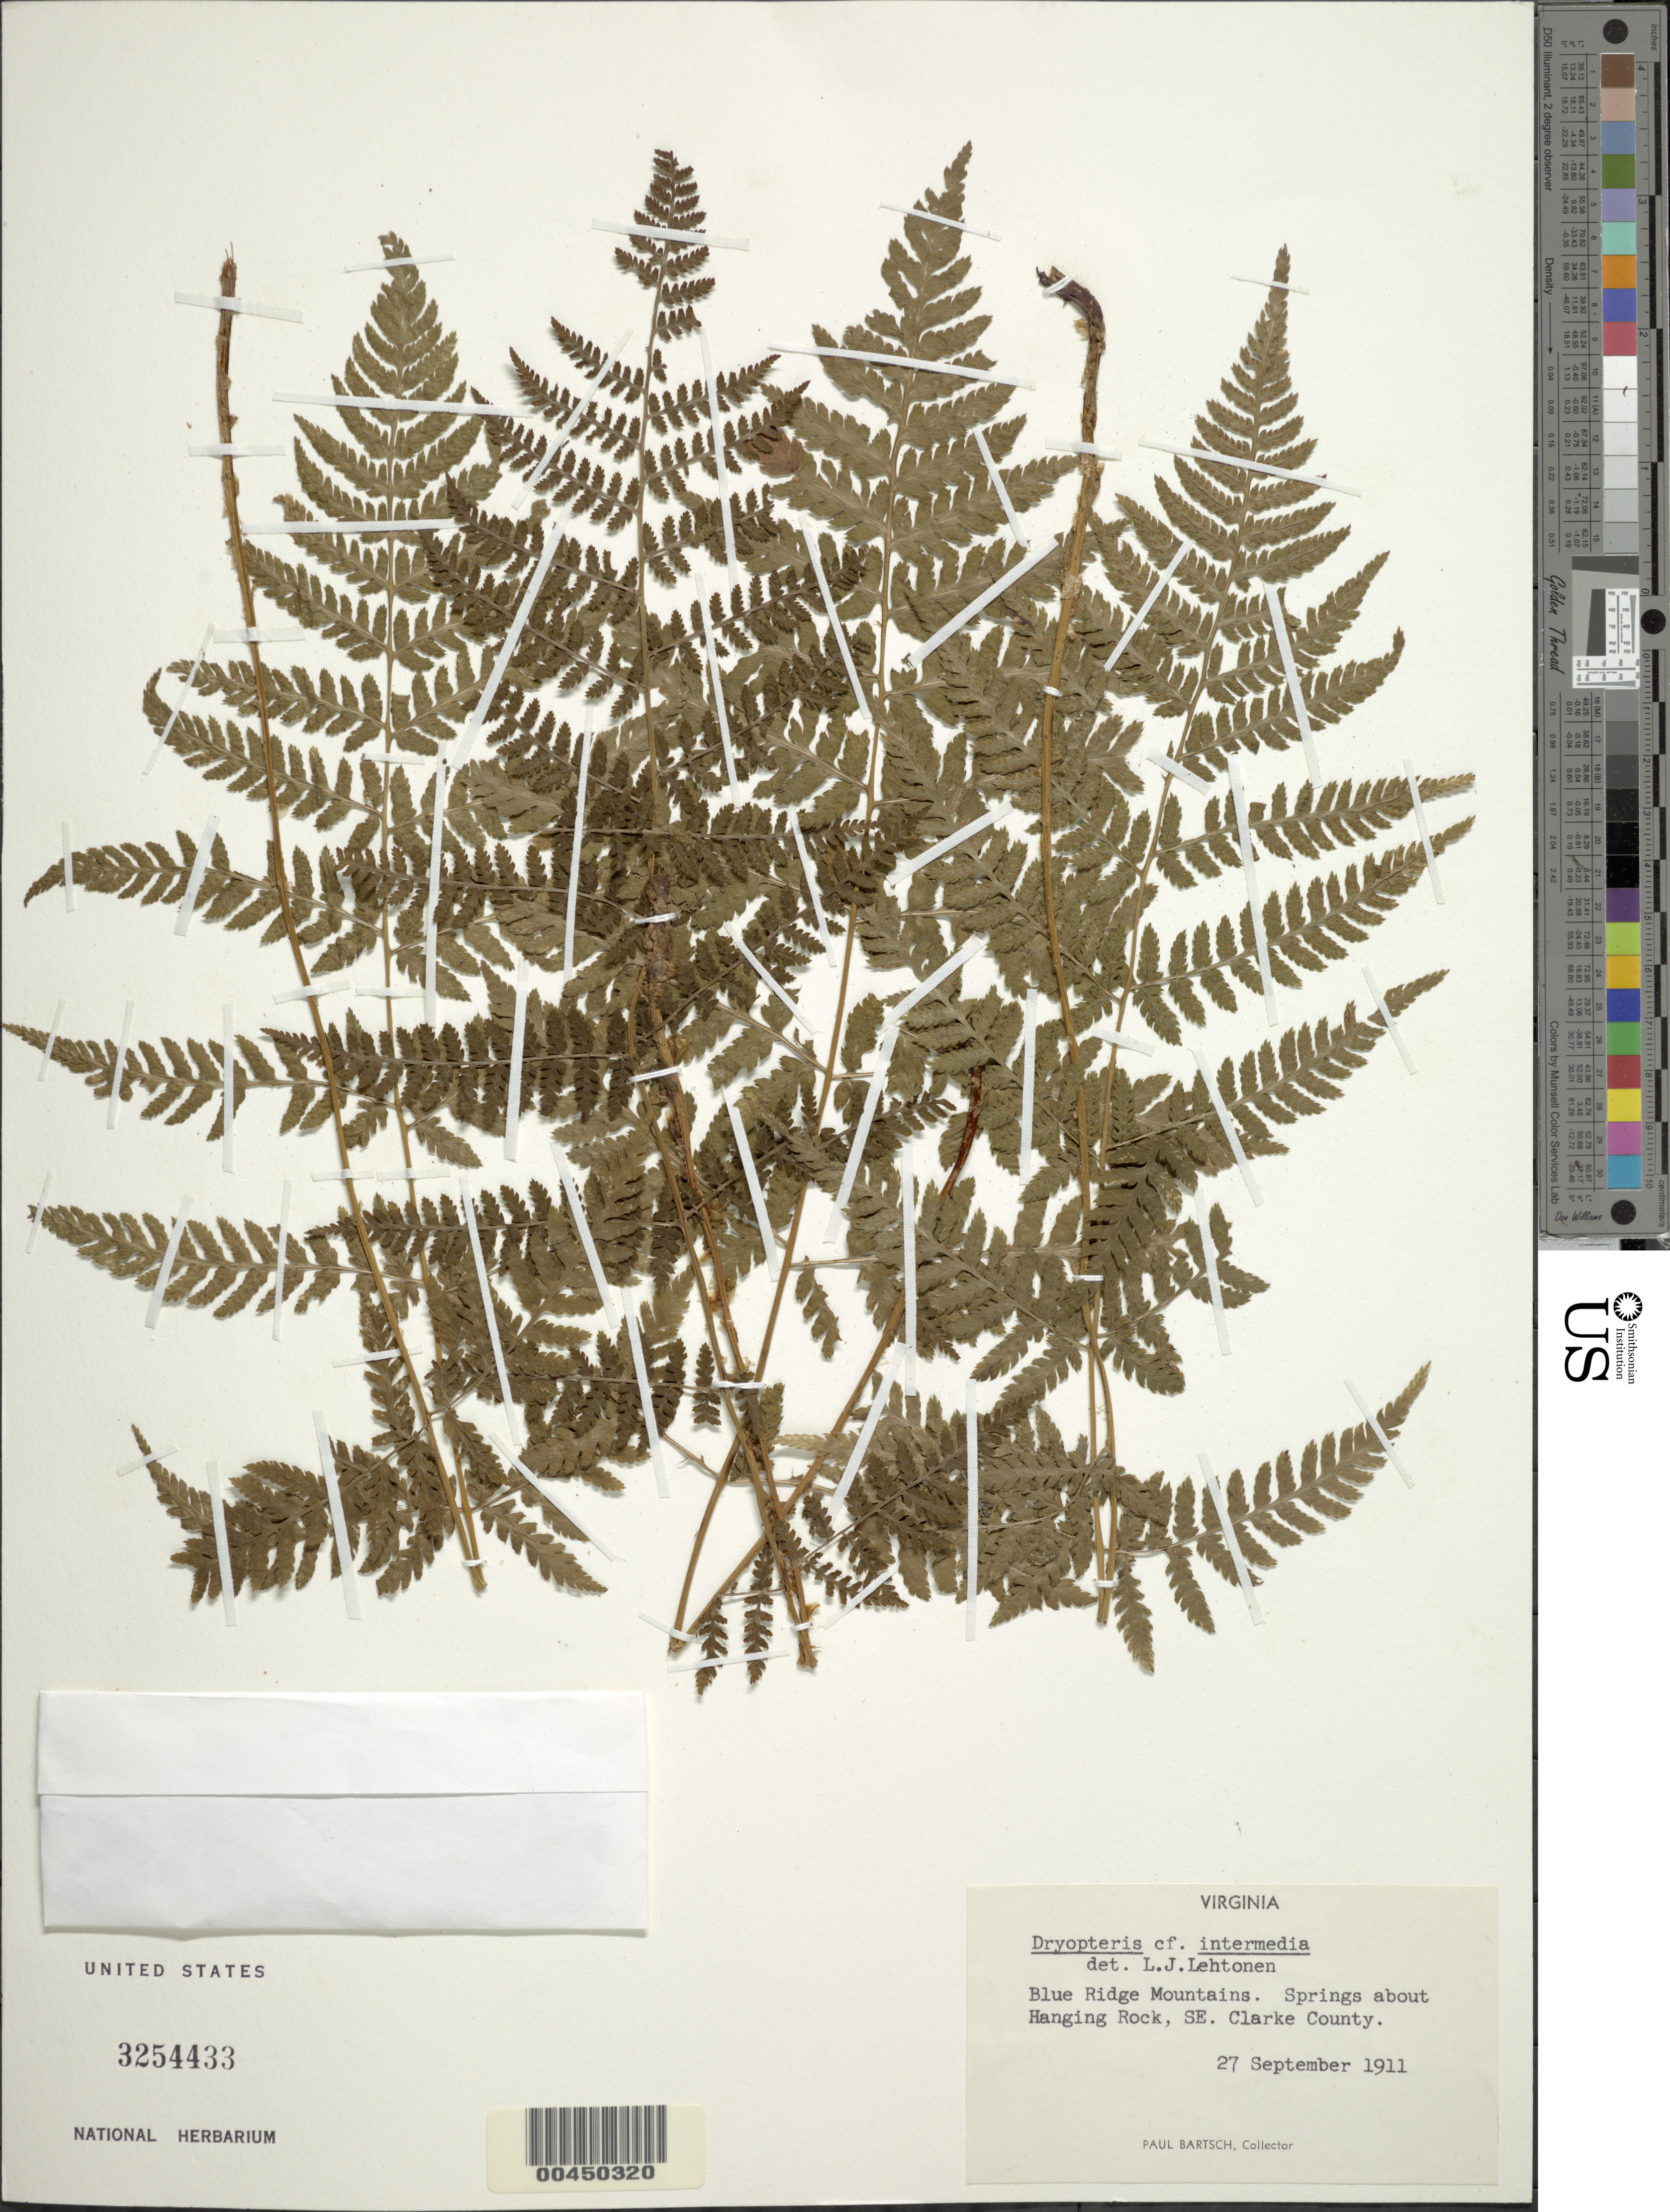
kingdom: Plantae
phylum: Tracheophyta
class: Polypodiopsida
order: Polypodiales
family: Dryopteridaceae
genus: Dryopteris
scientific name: Dryopteris intermedia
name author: (Muhl.) A. Gray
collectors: P. Bartsch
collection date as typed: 27 Sep 1911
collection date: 1911-09-27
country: United States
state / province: Virginia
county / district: Clarke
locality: Blue ridge, hanging rock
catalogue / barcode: US 3254433